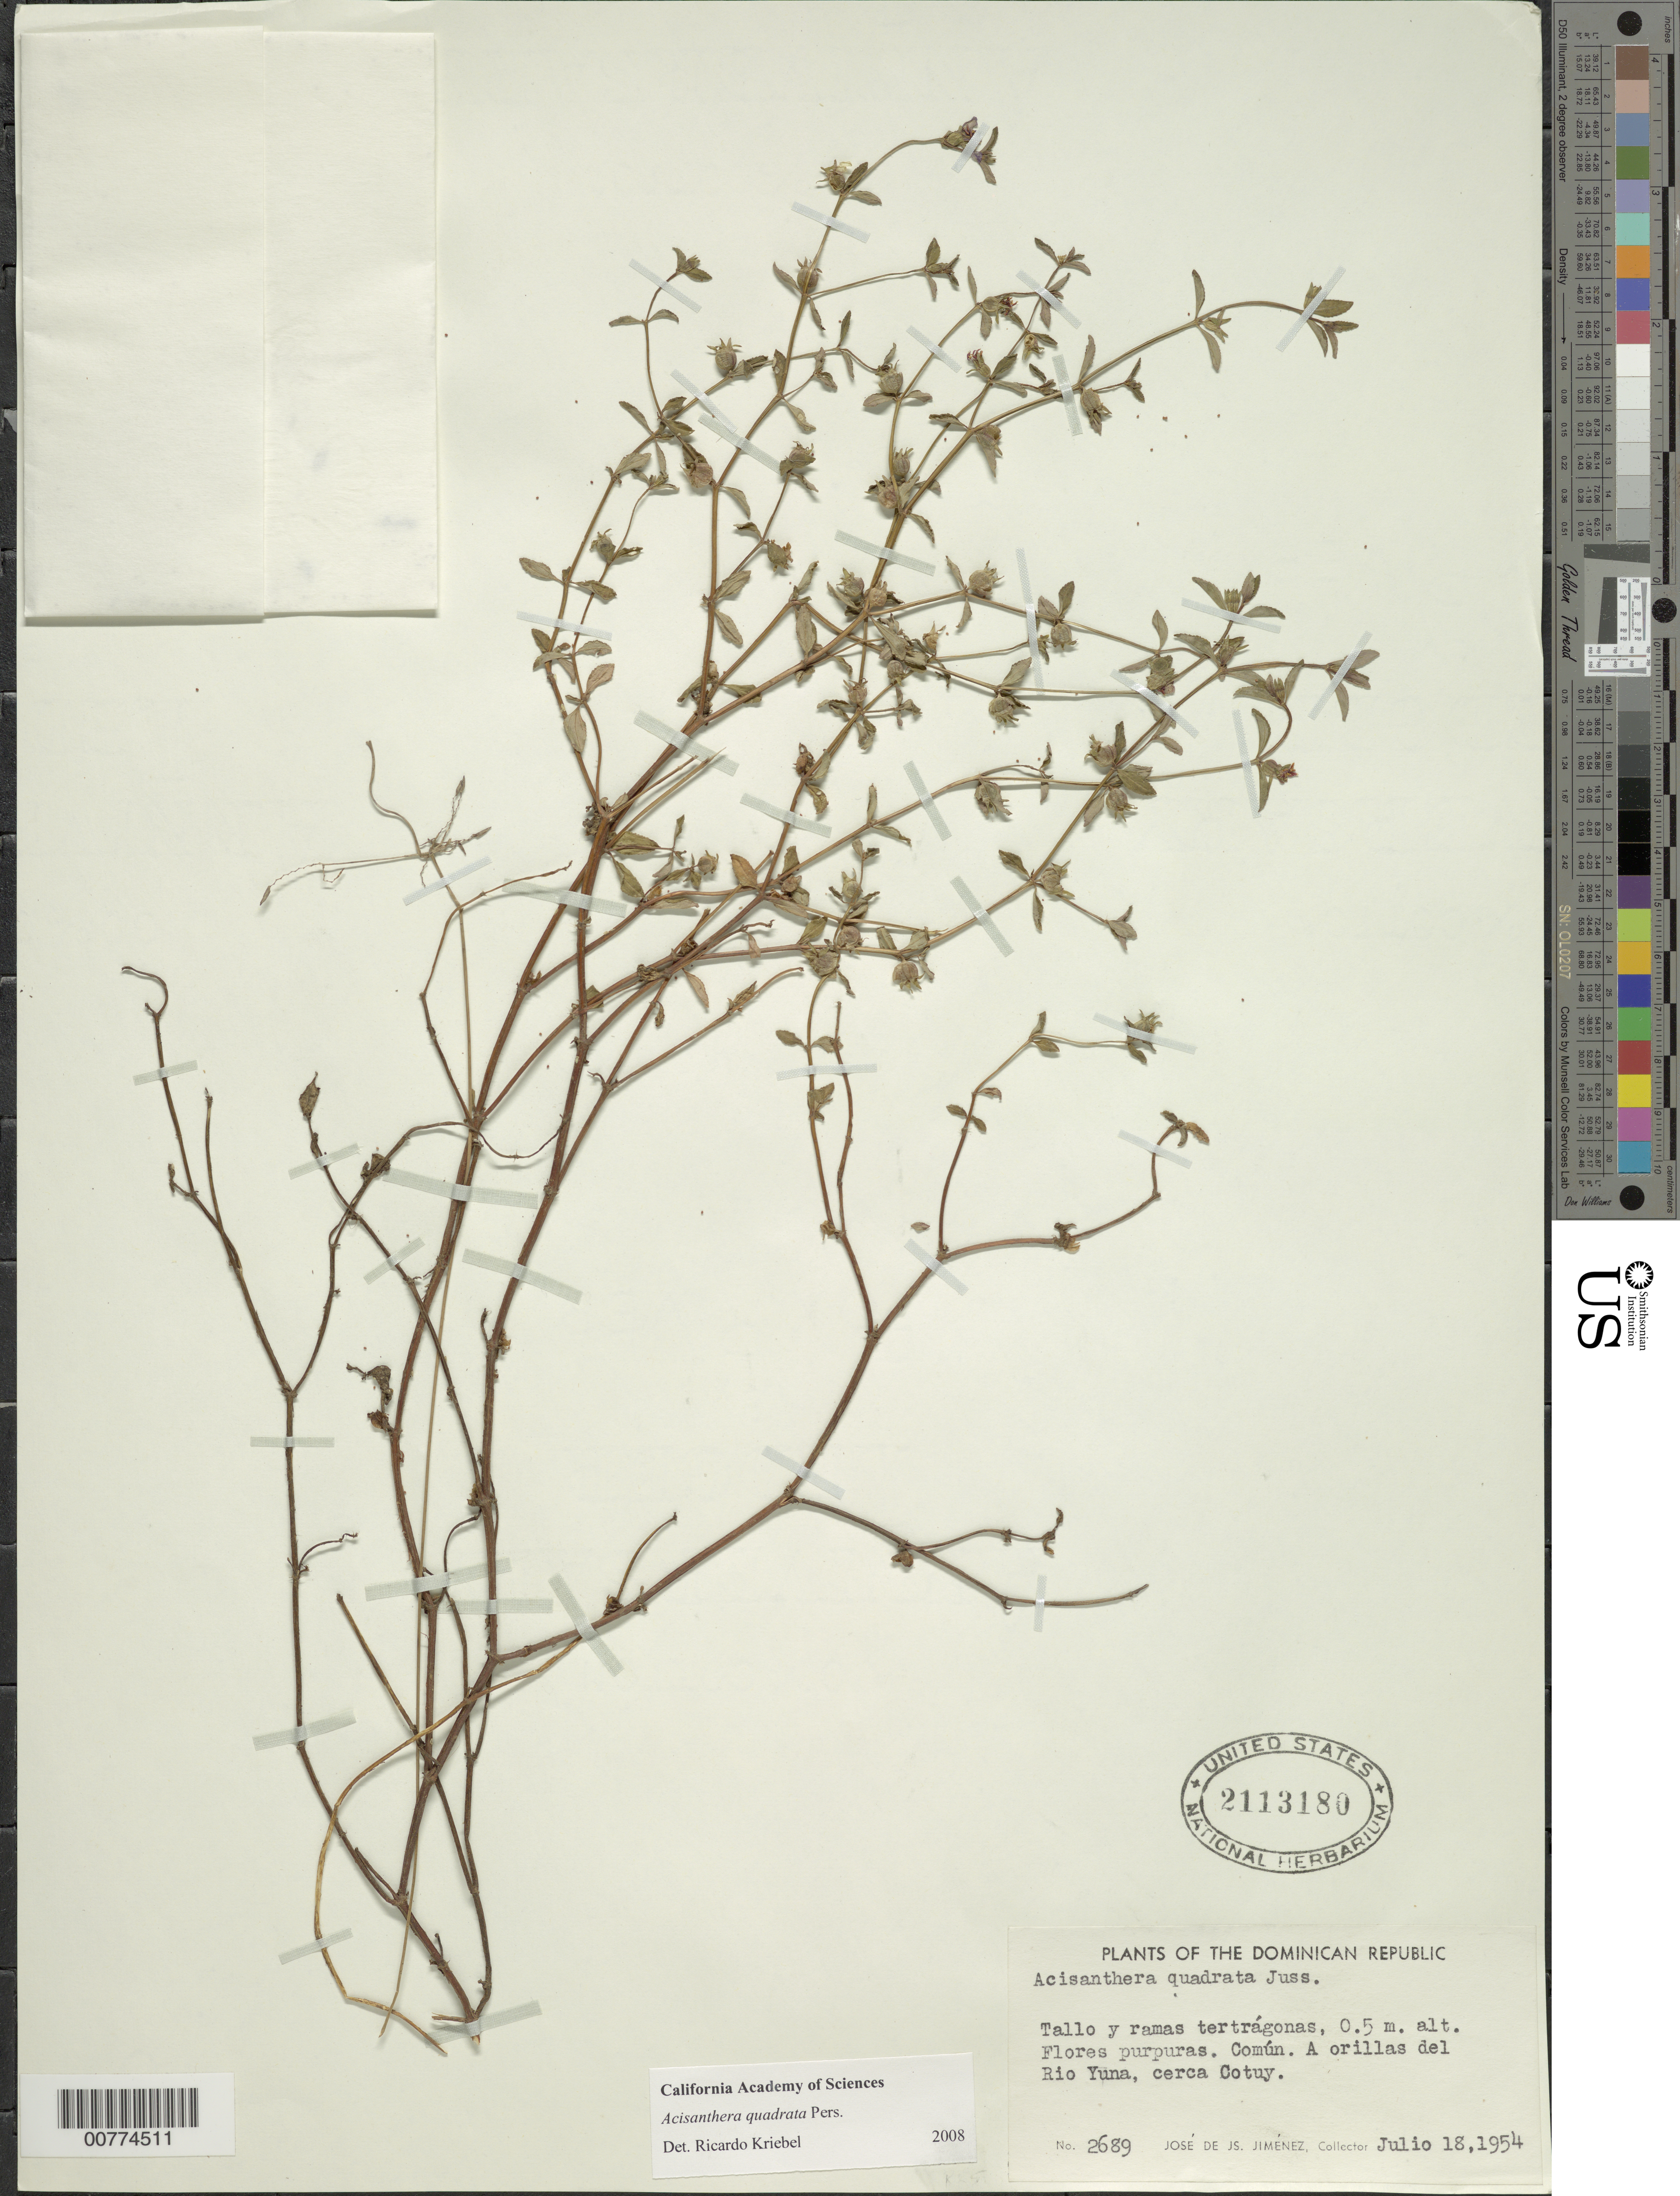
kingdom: Plantae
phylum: Tracheophyta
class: Magnoliopsida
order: Myrtales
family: Melastomataceae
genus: Acisanthera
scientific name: Acisanthera erecta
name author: Gleason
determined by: Nunes da Silva, Diego, (RB), Jardim Botanico do Rio de Janeiro - Herbario (BRAZIL)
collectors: J. J. Jiménez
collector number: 2689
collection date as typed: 18 Jul 1954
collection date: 1954-07-18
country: Dominican Republic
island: Hispaniola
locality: Yuca River, close to Cotuy.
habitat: Banks of river.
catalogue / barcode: US 2113180